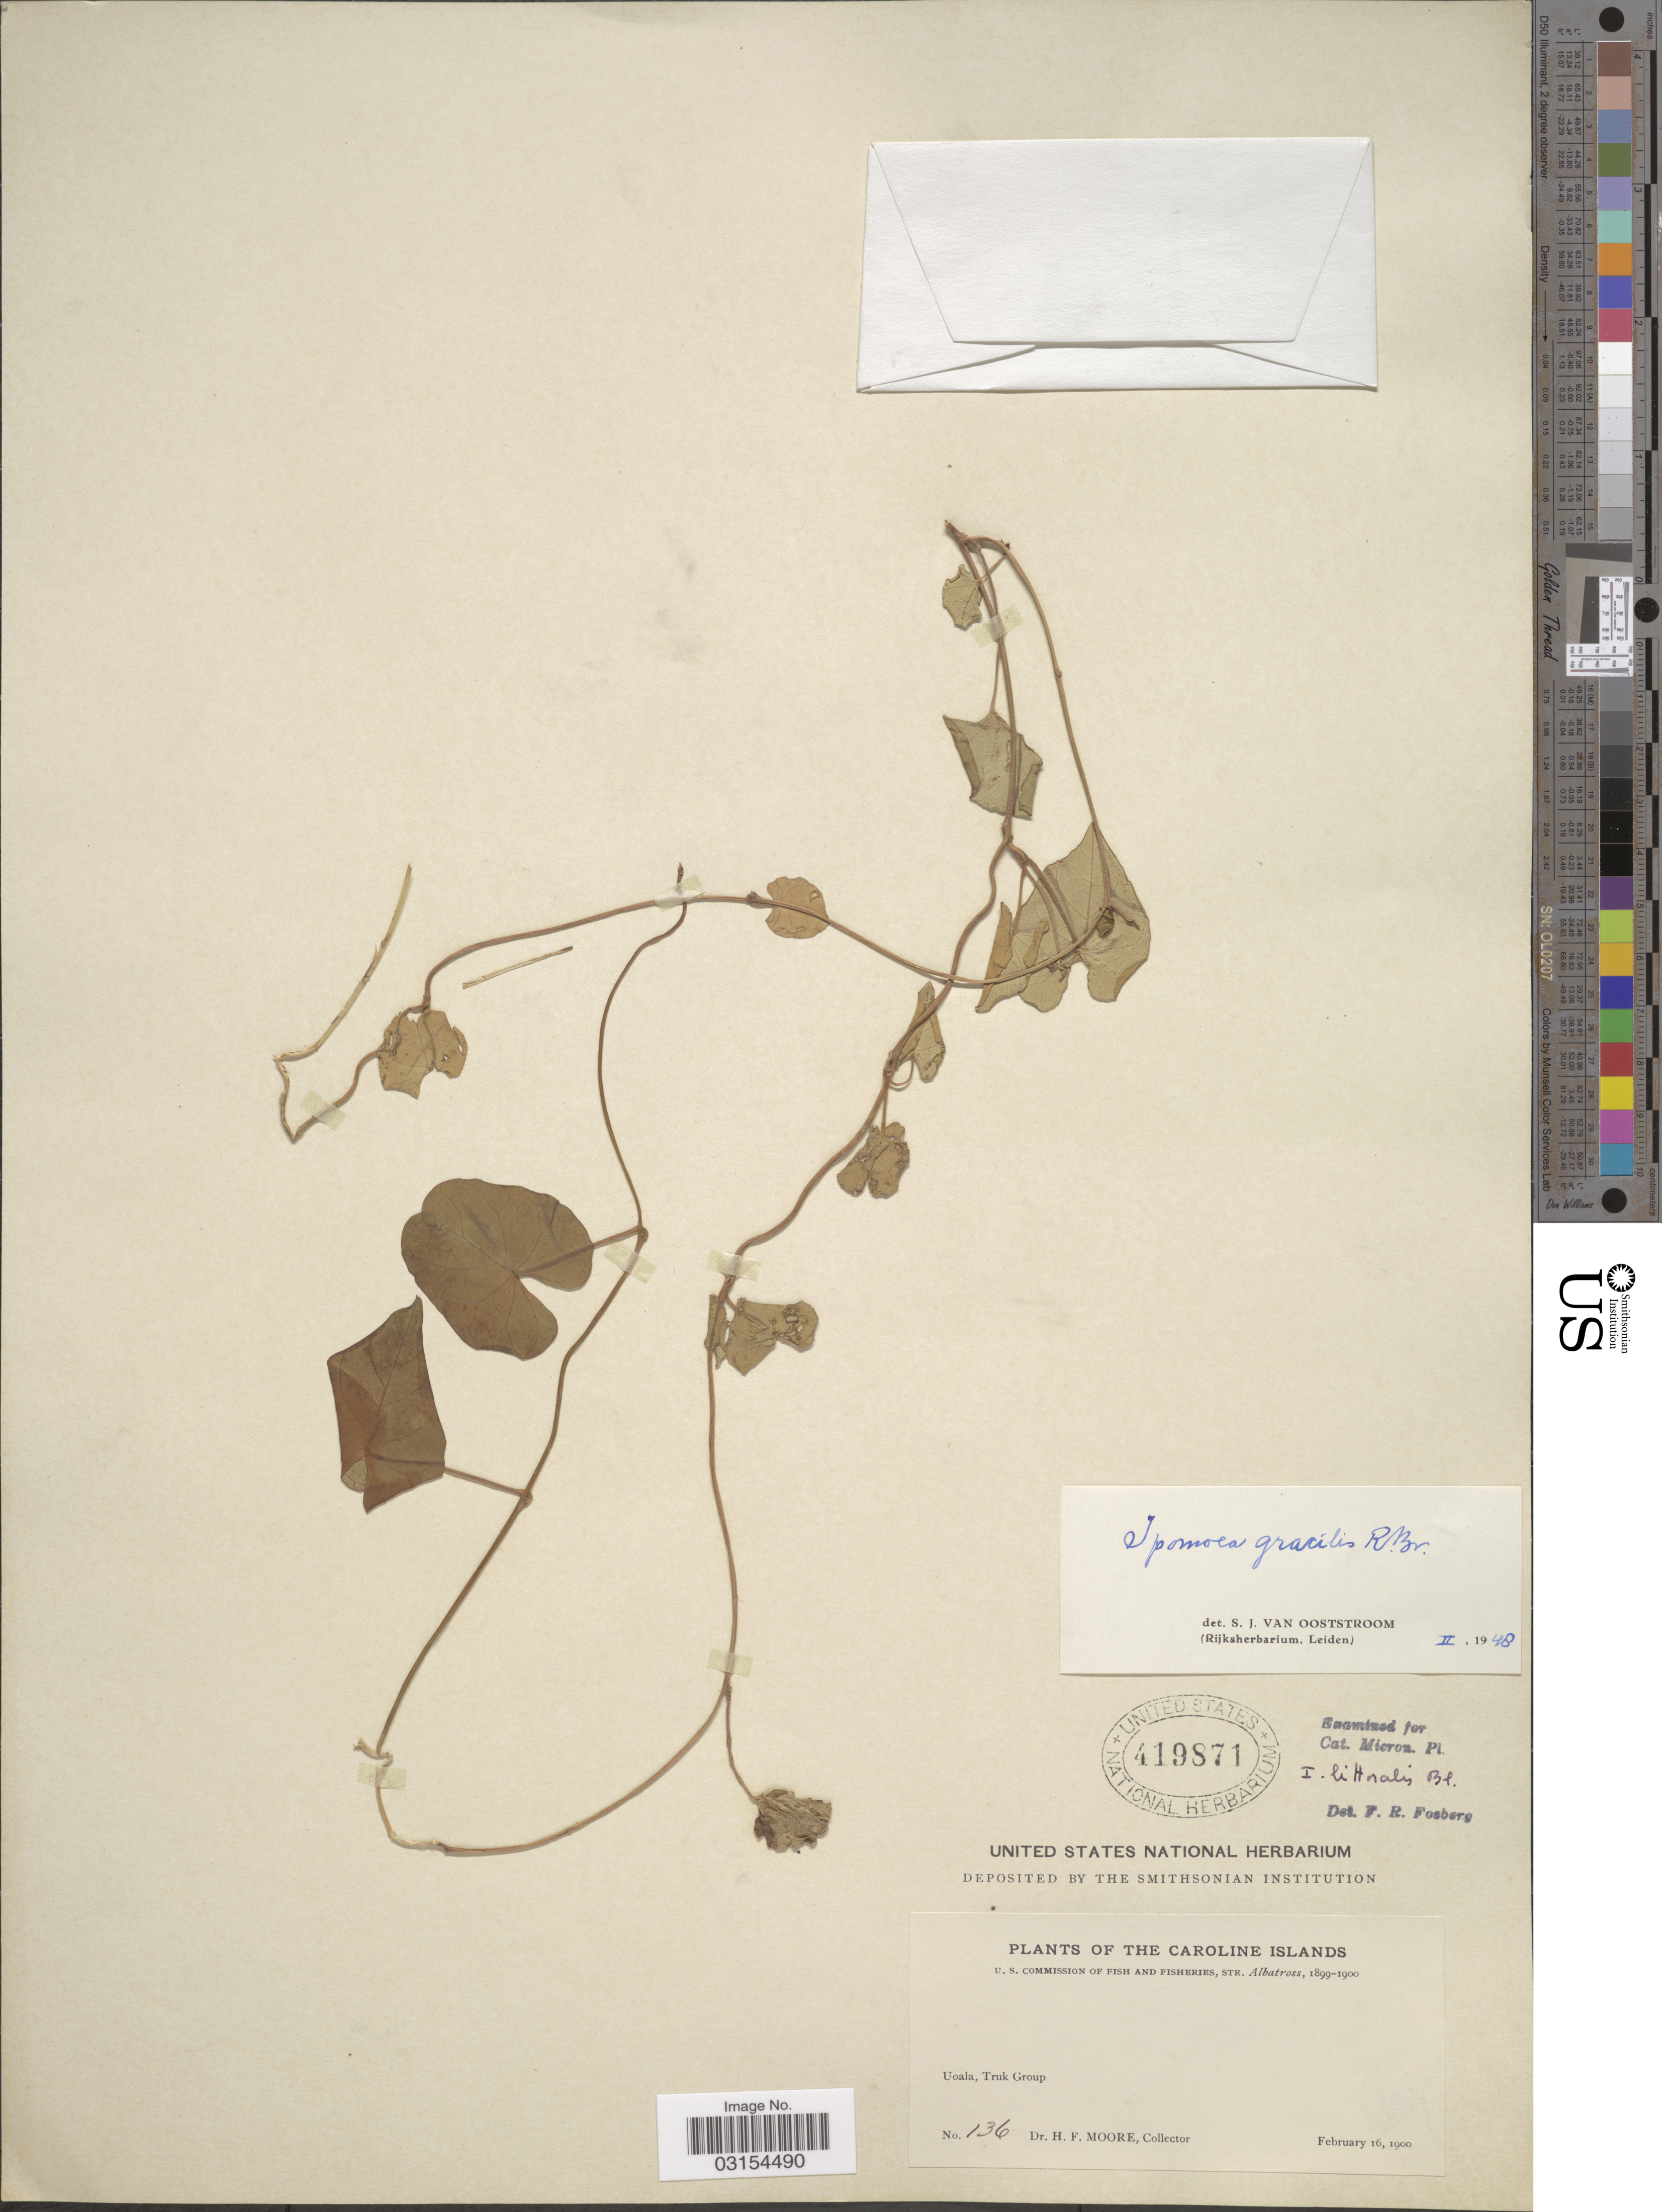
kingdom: Plantae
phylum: Tracheophyta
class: Magnoliopsida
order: Solanales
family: Convolvulaceae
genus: Ipomoea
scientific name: Ipomoea littoralis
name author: Blume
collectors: H. F. Moore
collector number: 136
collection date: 1900-02-16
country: Micronesia, Federated States of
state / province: Truk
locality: Caroline Islands. Uoala, Truk Group.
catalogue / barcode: US 419871